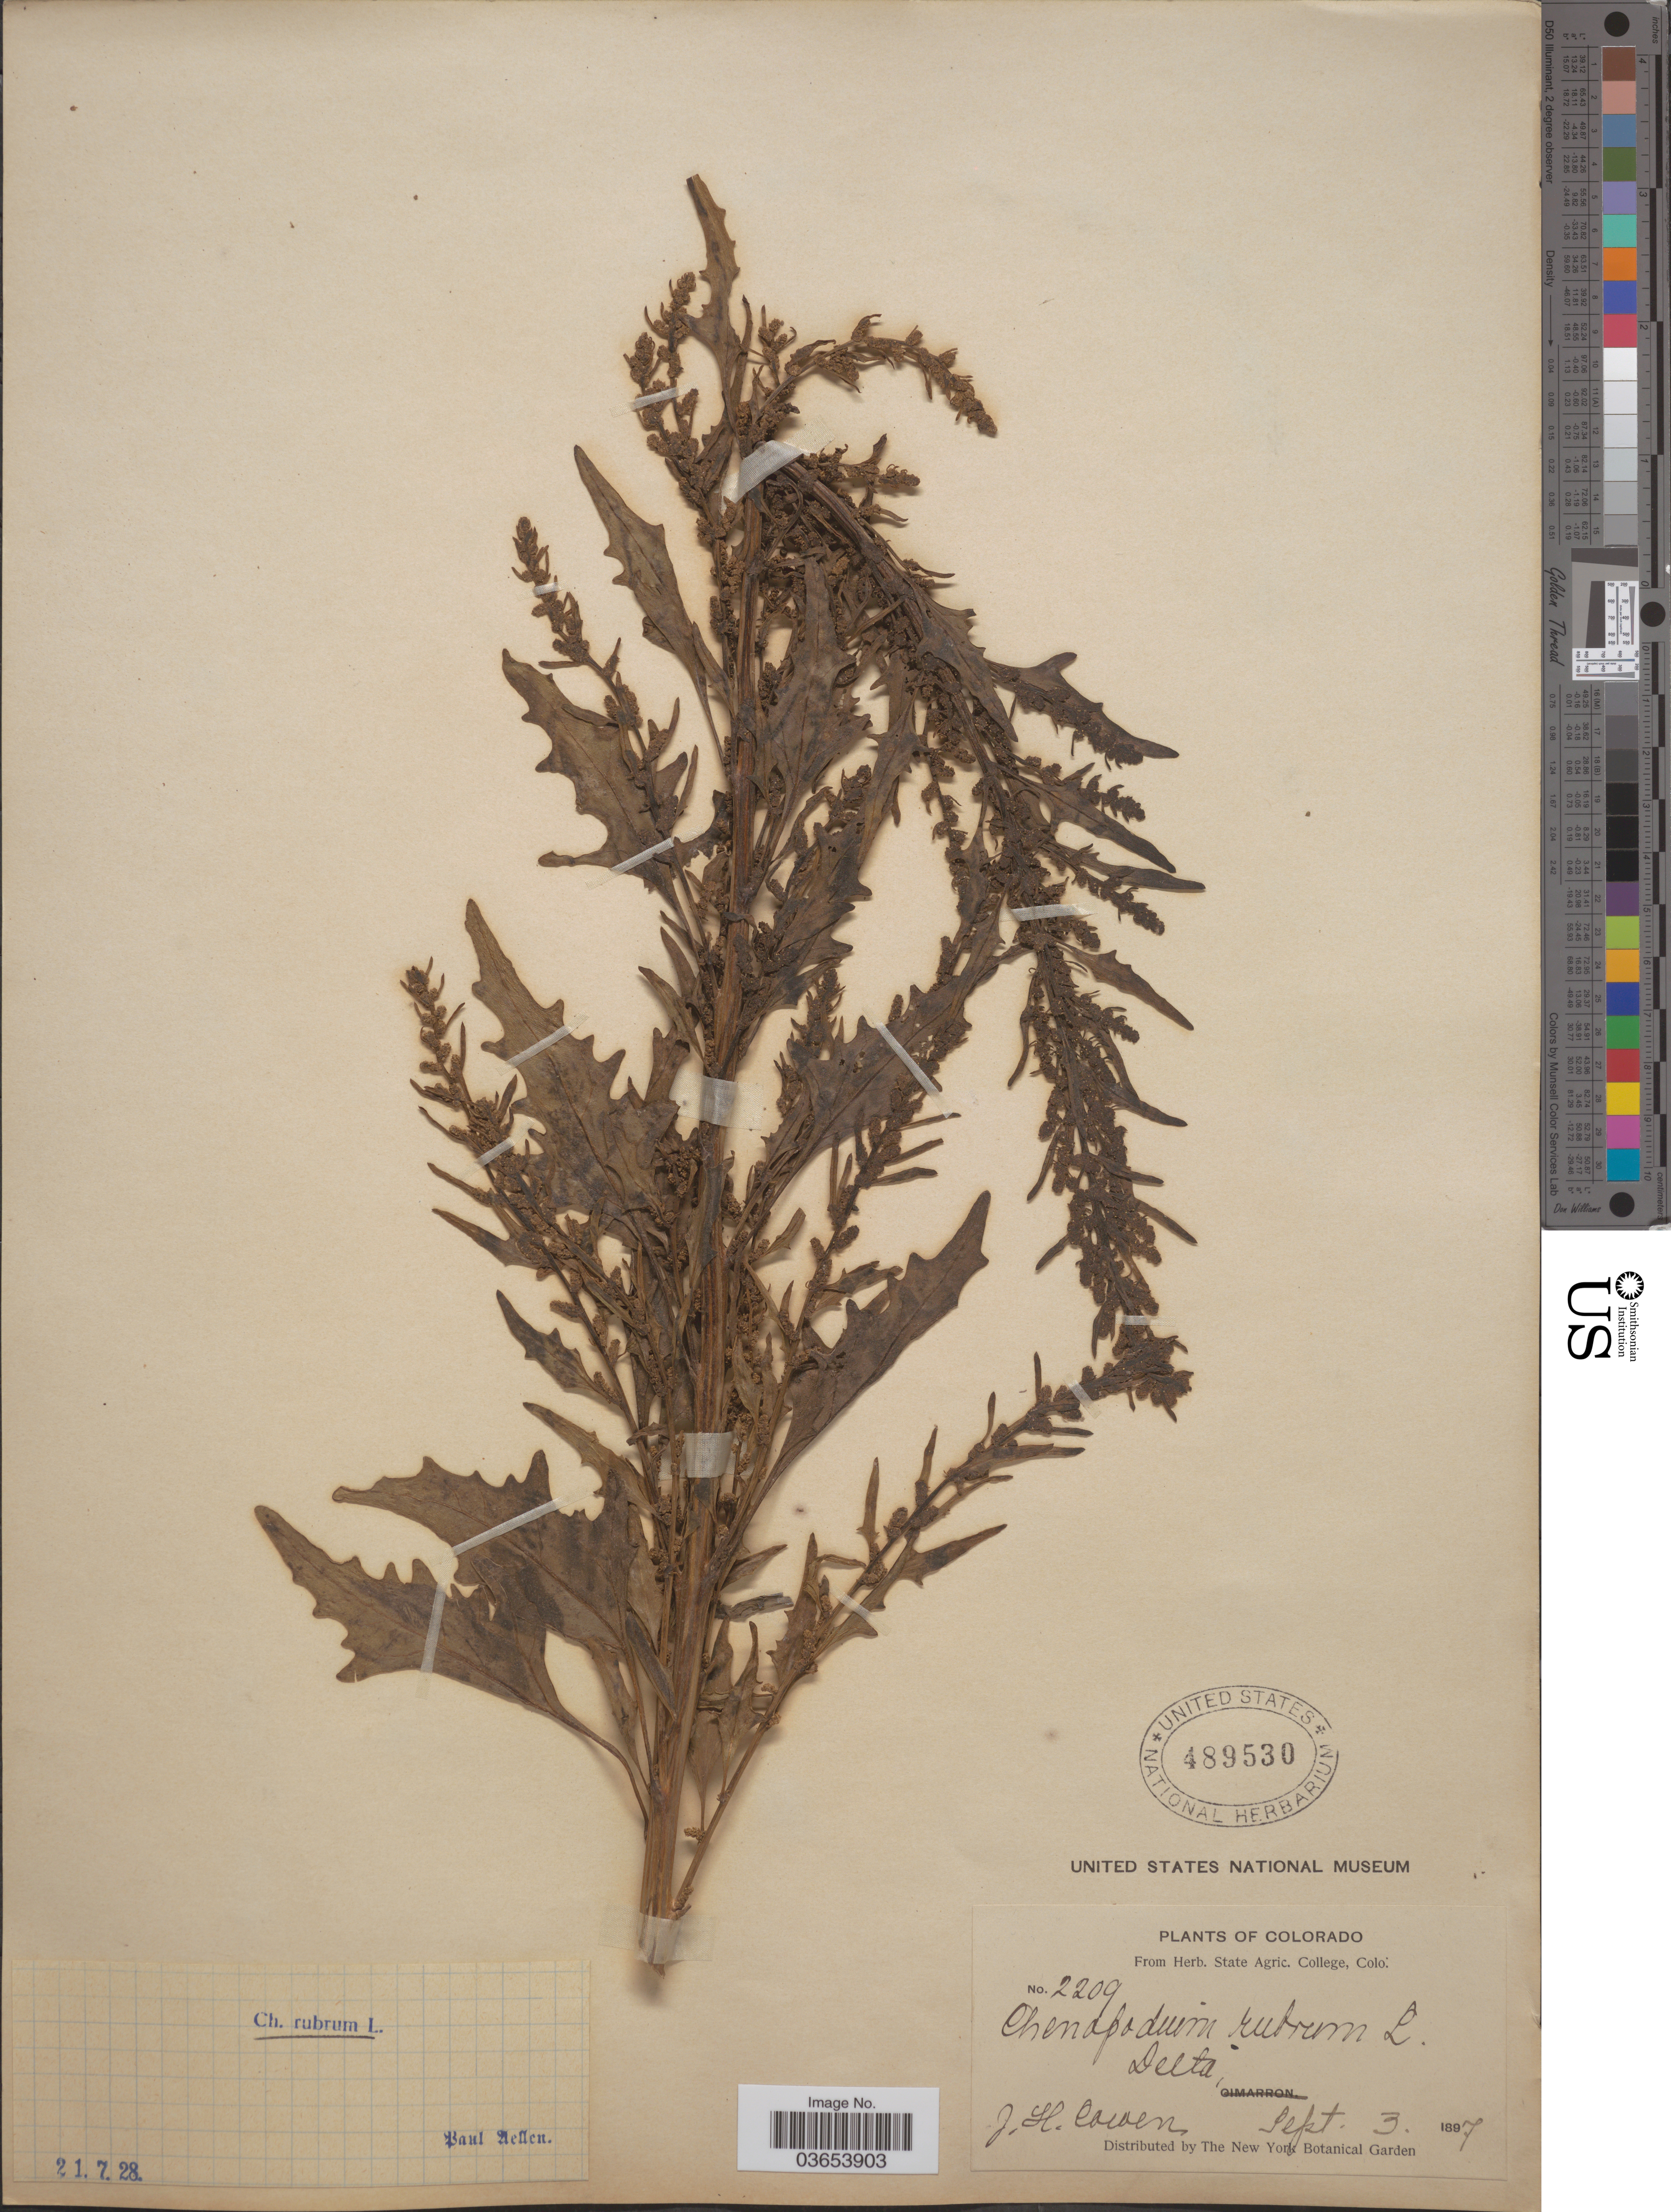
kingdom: Plantae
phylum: Tracheophyta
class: Magnoliopsida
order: Caryophyllales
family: Amaranthaceae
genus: Chenopodium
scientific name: Chenopodium rubrum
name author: L.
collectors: J. H. Cowen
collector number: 2209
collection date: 1897-09-03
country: United States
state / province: Colorado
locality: Delta.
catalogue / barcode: US 489530